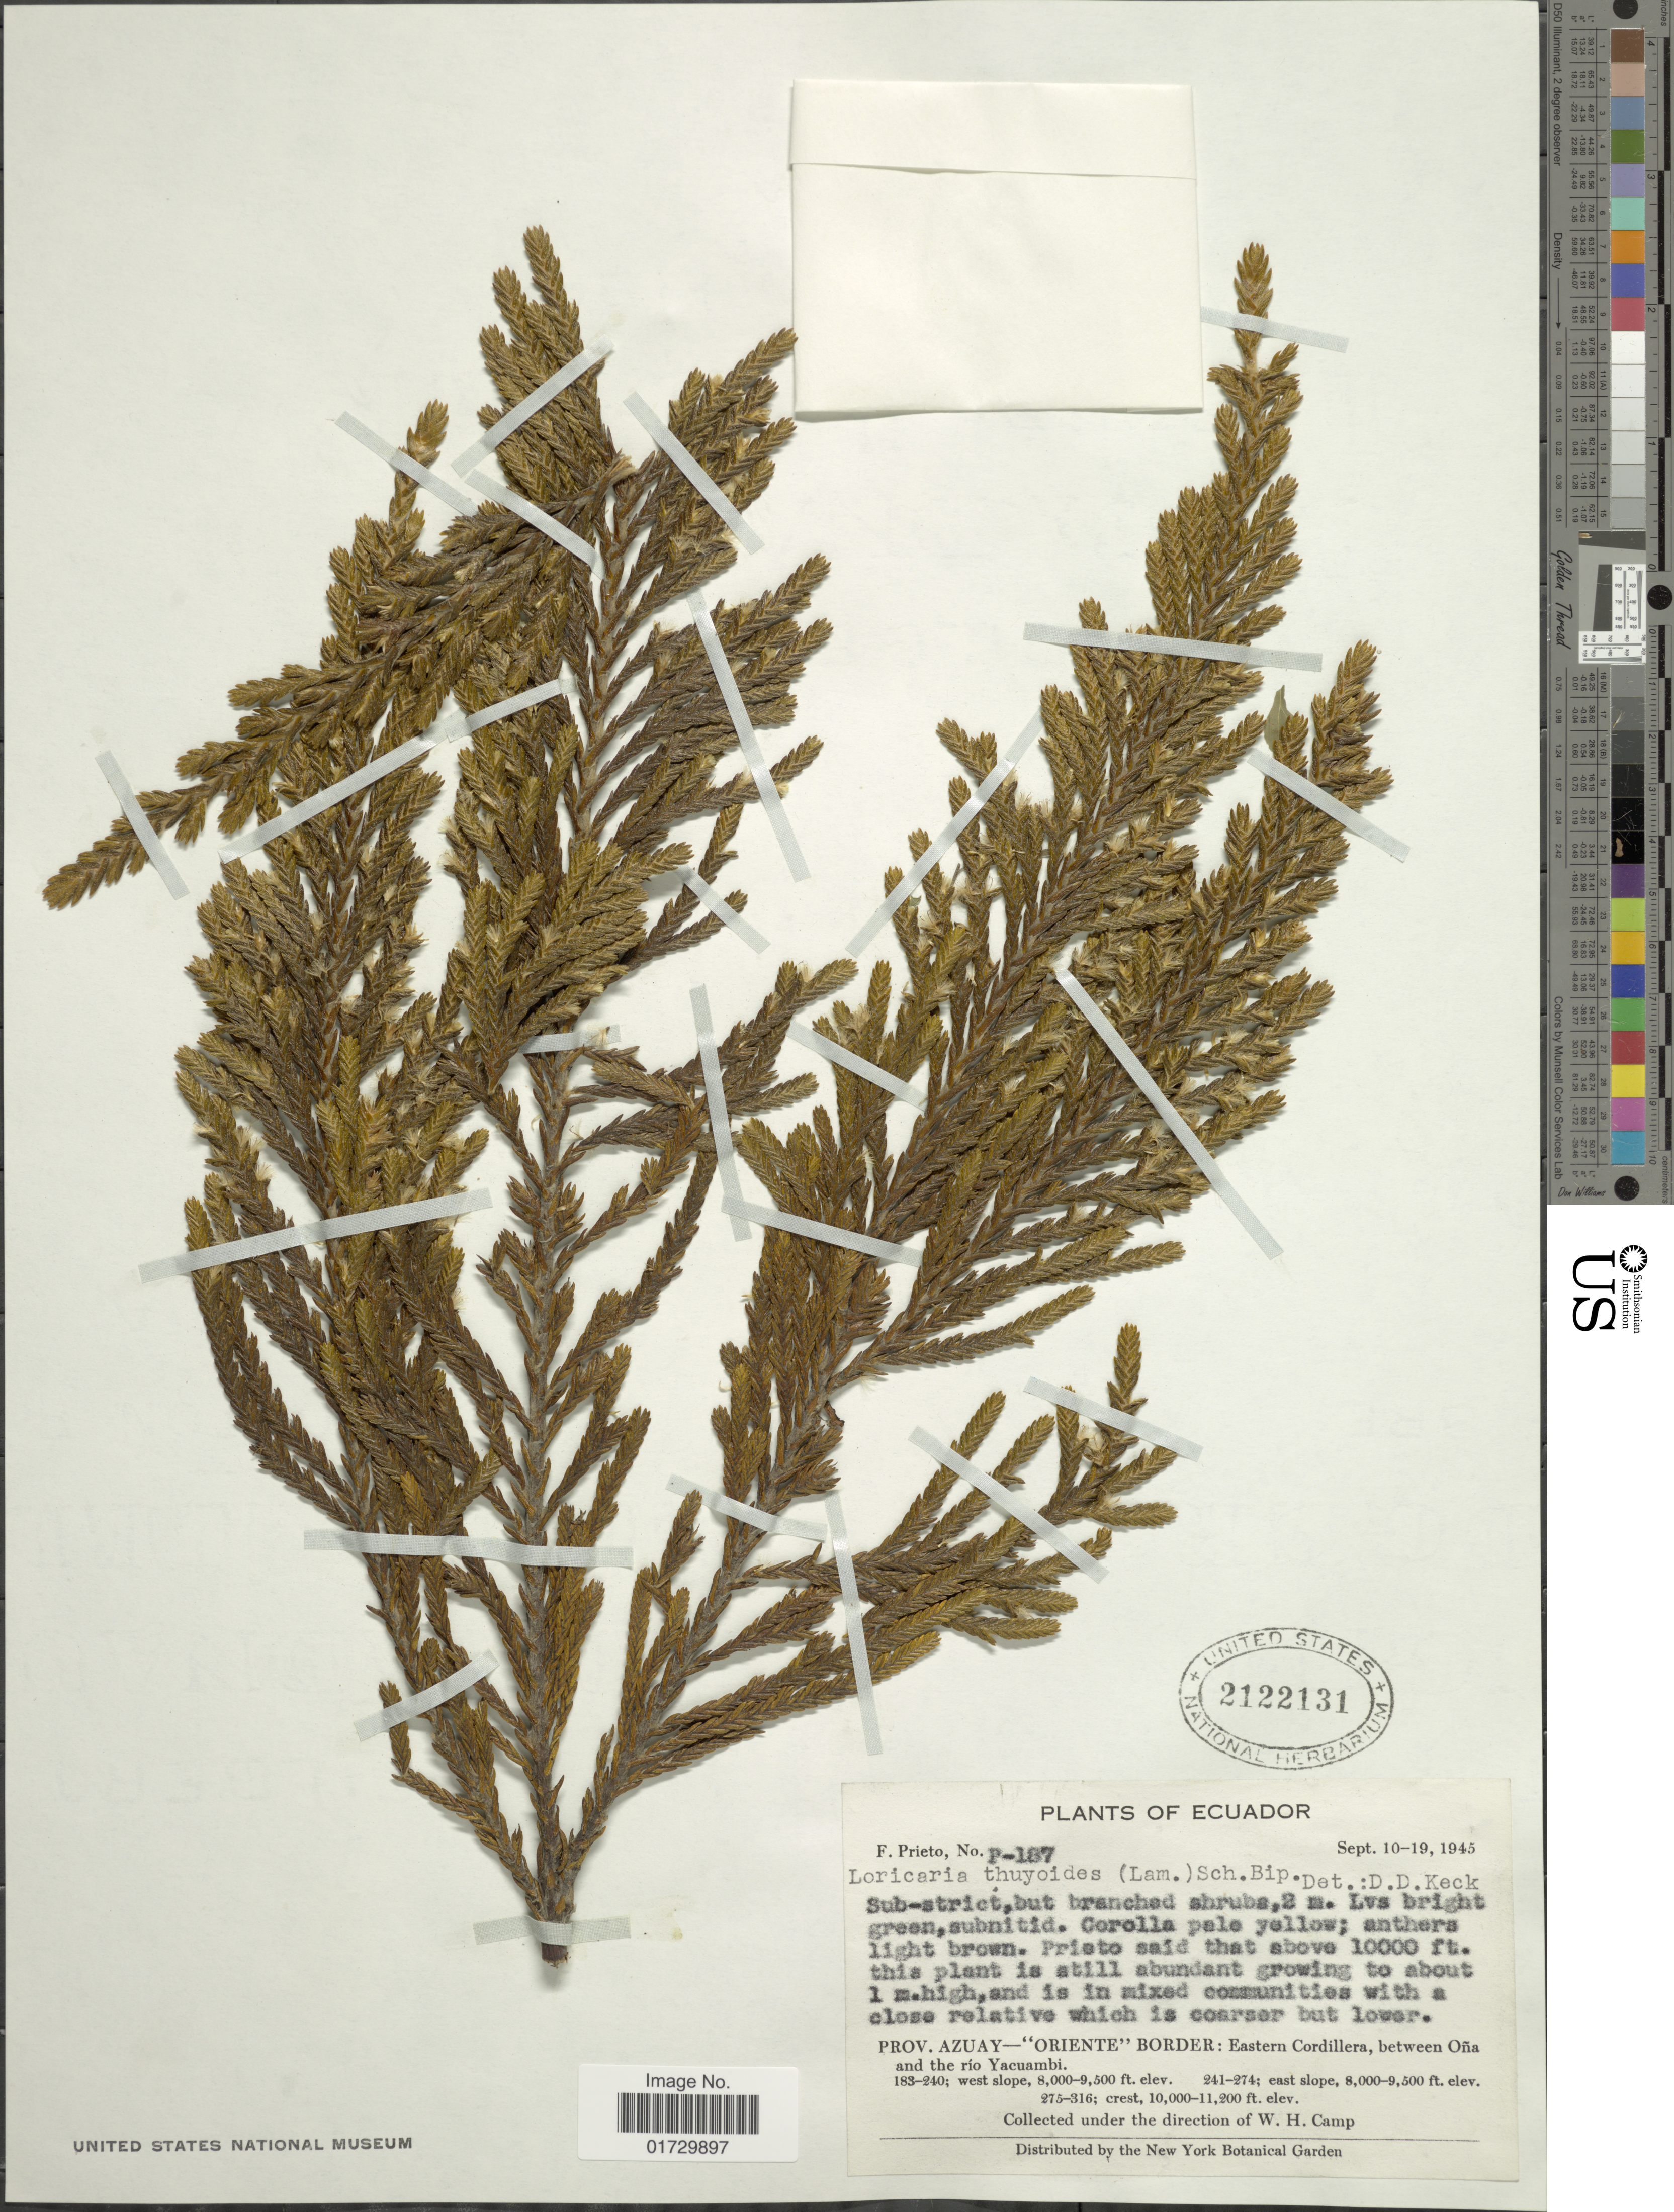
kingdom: Plantae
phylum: Tracheophyta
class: Magnoliopsida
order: Asterales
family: Asteraceae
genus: Loricaria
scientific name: Loricaria thuyoides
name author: (Lam.) Sch. Bip.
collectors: F. Prieto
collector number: P187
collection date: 1945-09-10/1945-09-19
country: Ecuador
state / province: Azuay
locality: Oriente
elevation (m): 2438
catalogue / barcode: US 2122131